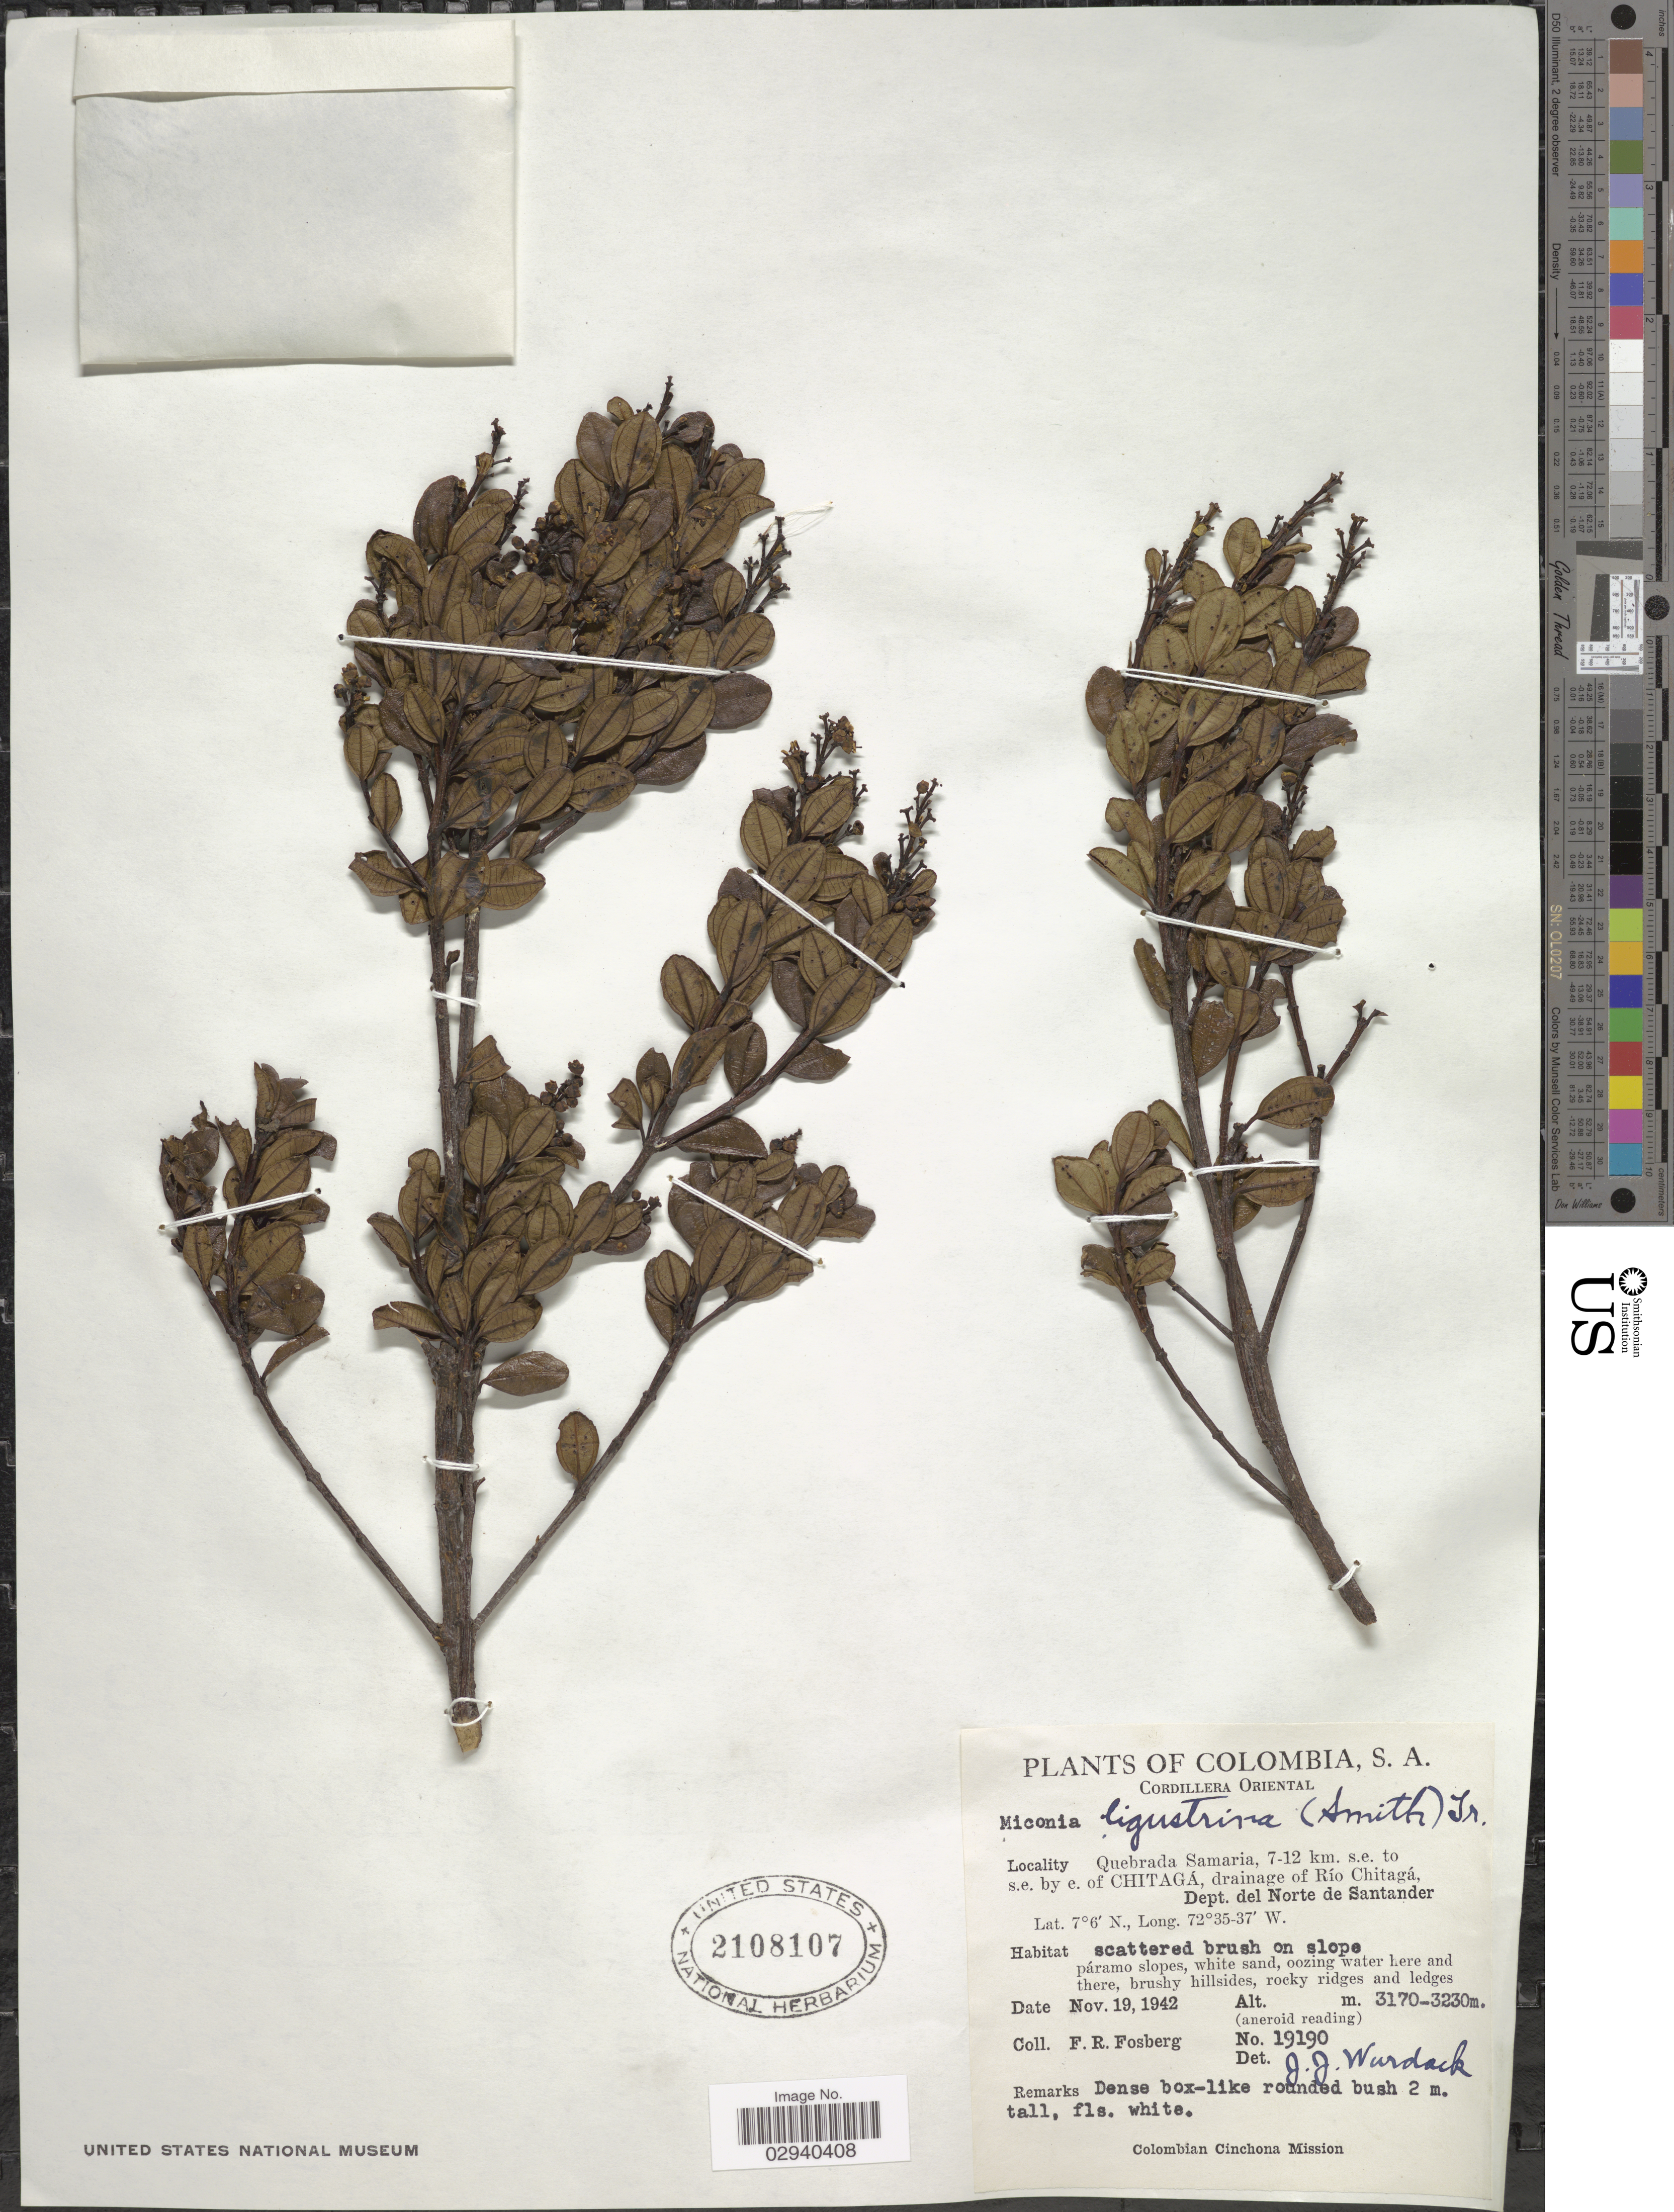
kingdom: Plantae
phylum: Tracheophyta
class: Magnoliopsida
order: Myrtales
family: Melastomataceae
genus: Miconia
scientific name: Miconia ligustrina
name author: (Sw.) Triana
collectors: F. R. Fosberg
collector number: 19190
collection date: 1942-11-19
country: Colombia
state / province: Norte de Santander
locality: Cordillera Oriental. Quebrada Samaria, 7-12 km. s.e. to s.e. by e. of Chitagá, drainage of Río Chitagá, Dept. del Norte de Santander.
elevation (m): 3170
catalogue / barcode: US 2108107